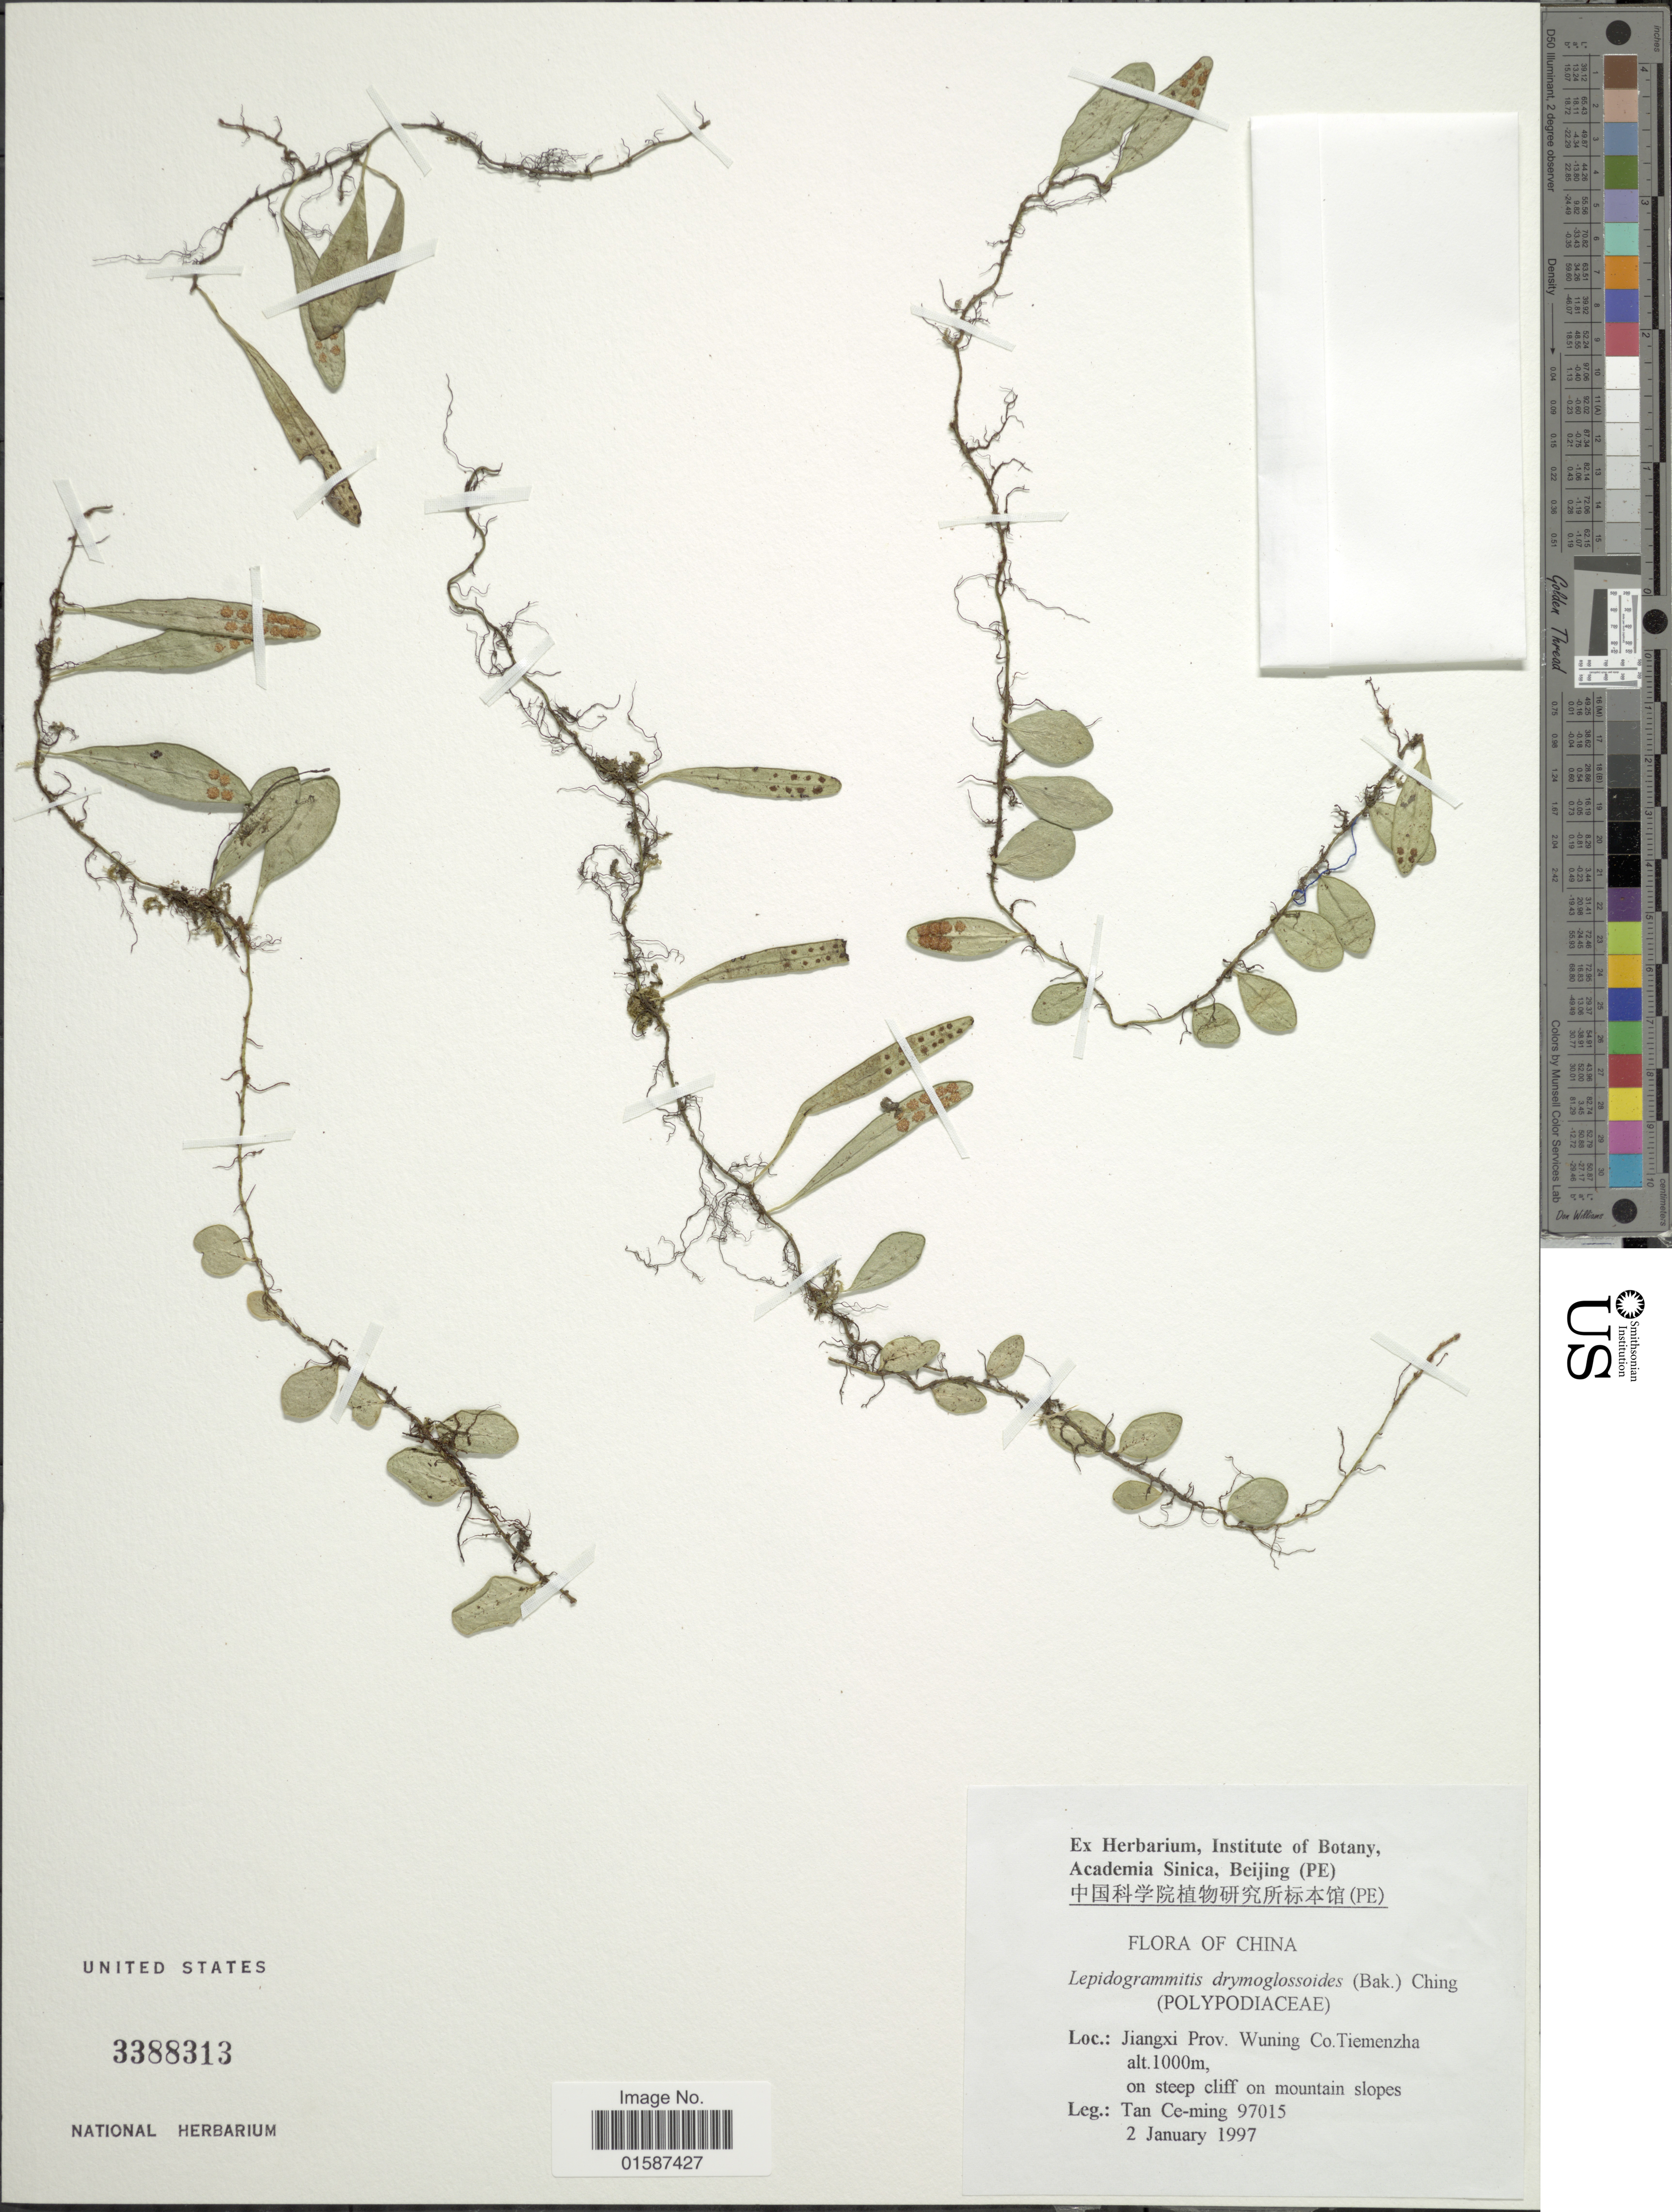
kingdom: Plantae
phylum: Tracheophyta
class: Polypodiopsida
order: Polypodiales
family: Polypodiaceae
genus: Lemmaphyllum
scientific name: Lemmaphyllum drymoglossoides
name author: (Baker) Ching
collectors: Tam Ce-Ming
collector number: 97015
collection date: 1997-01-02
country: China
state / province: Jiangxi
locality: Jiangxi Prov. Wuning Co. Tiemenzha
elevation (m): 1000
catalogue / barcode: US 3388313